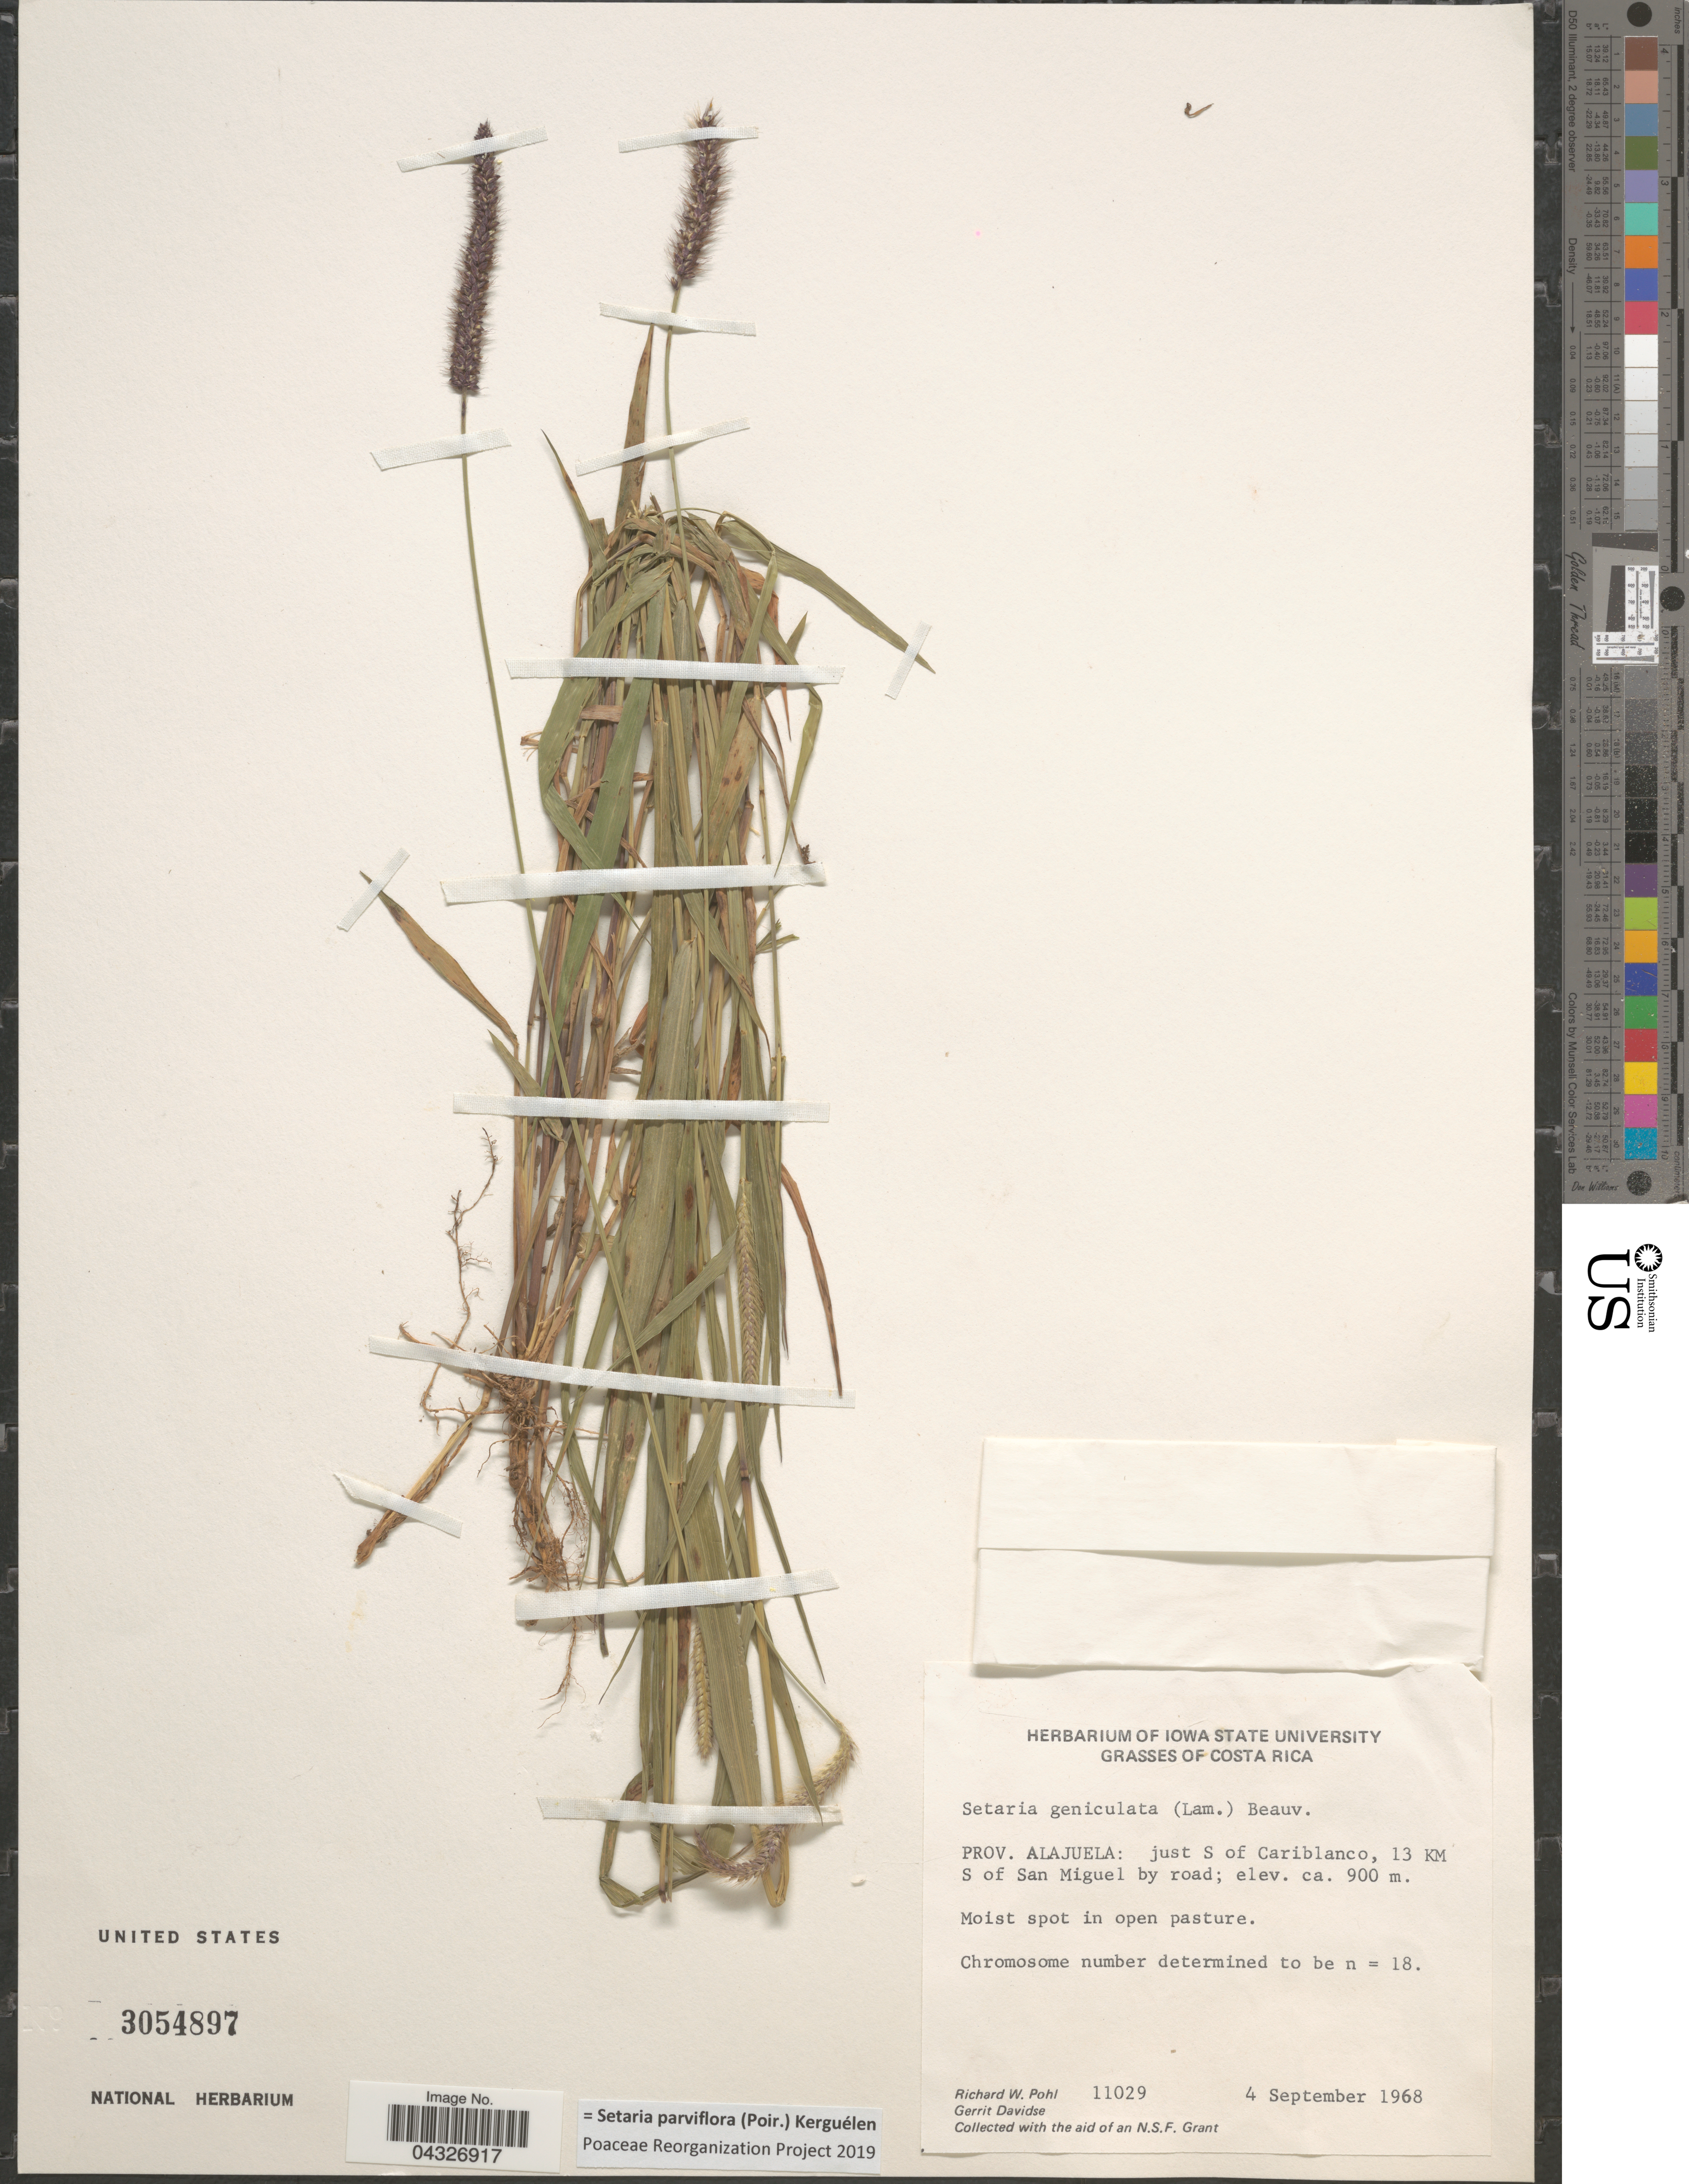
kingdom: Plantae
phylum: Tracheophyta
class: Liliopsida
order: Poales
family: Poaceae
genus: Setaria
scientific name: Setaria parviflora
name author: (Poir.) Kerguélen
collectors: R. W. Pohl & G. Davidse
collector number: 11029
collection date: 1968-09-04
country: Costa Rica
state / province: Alajuela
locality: Just S of Cariblanco, 13 KM S of San Miguel by road.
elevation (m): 900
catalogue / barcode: US 3054897